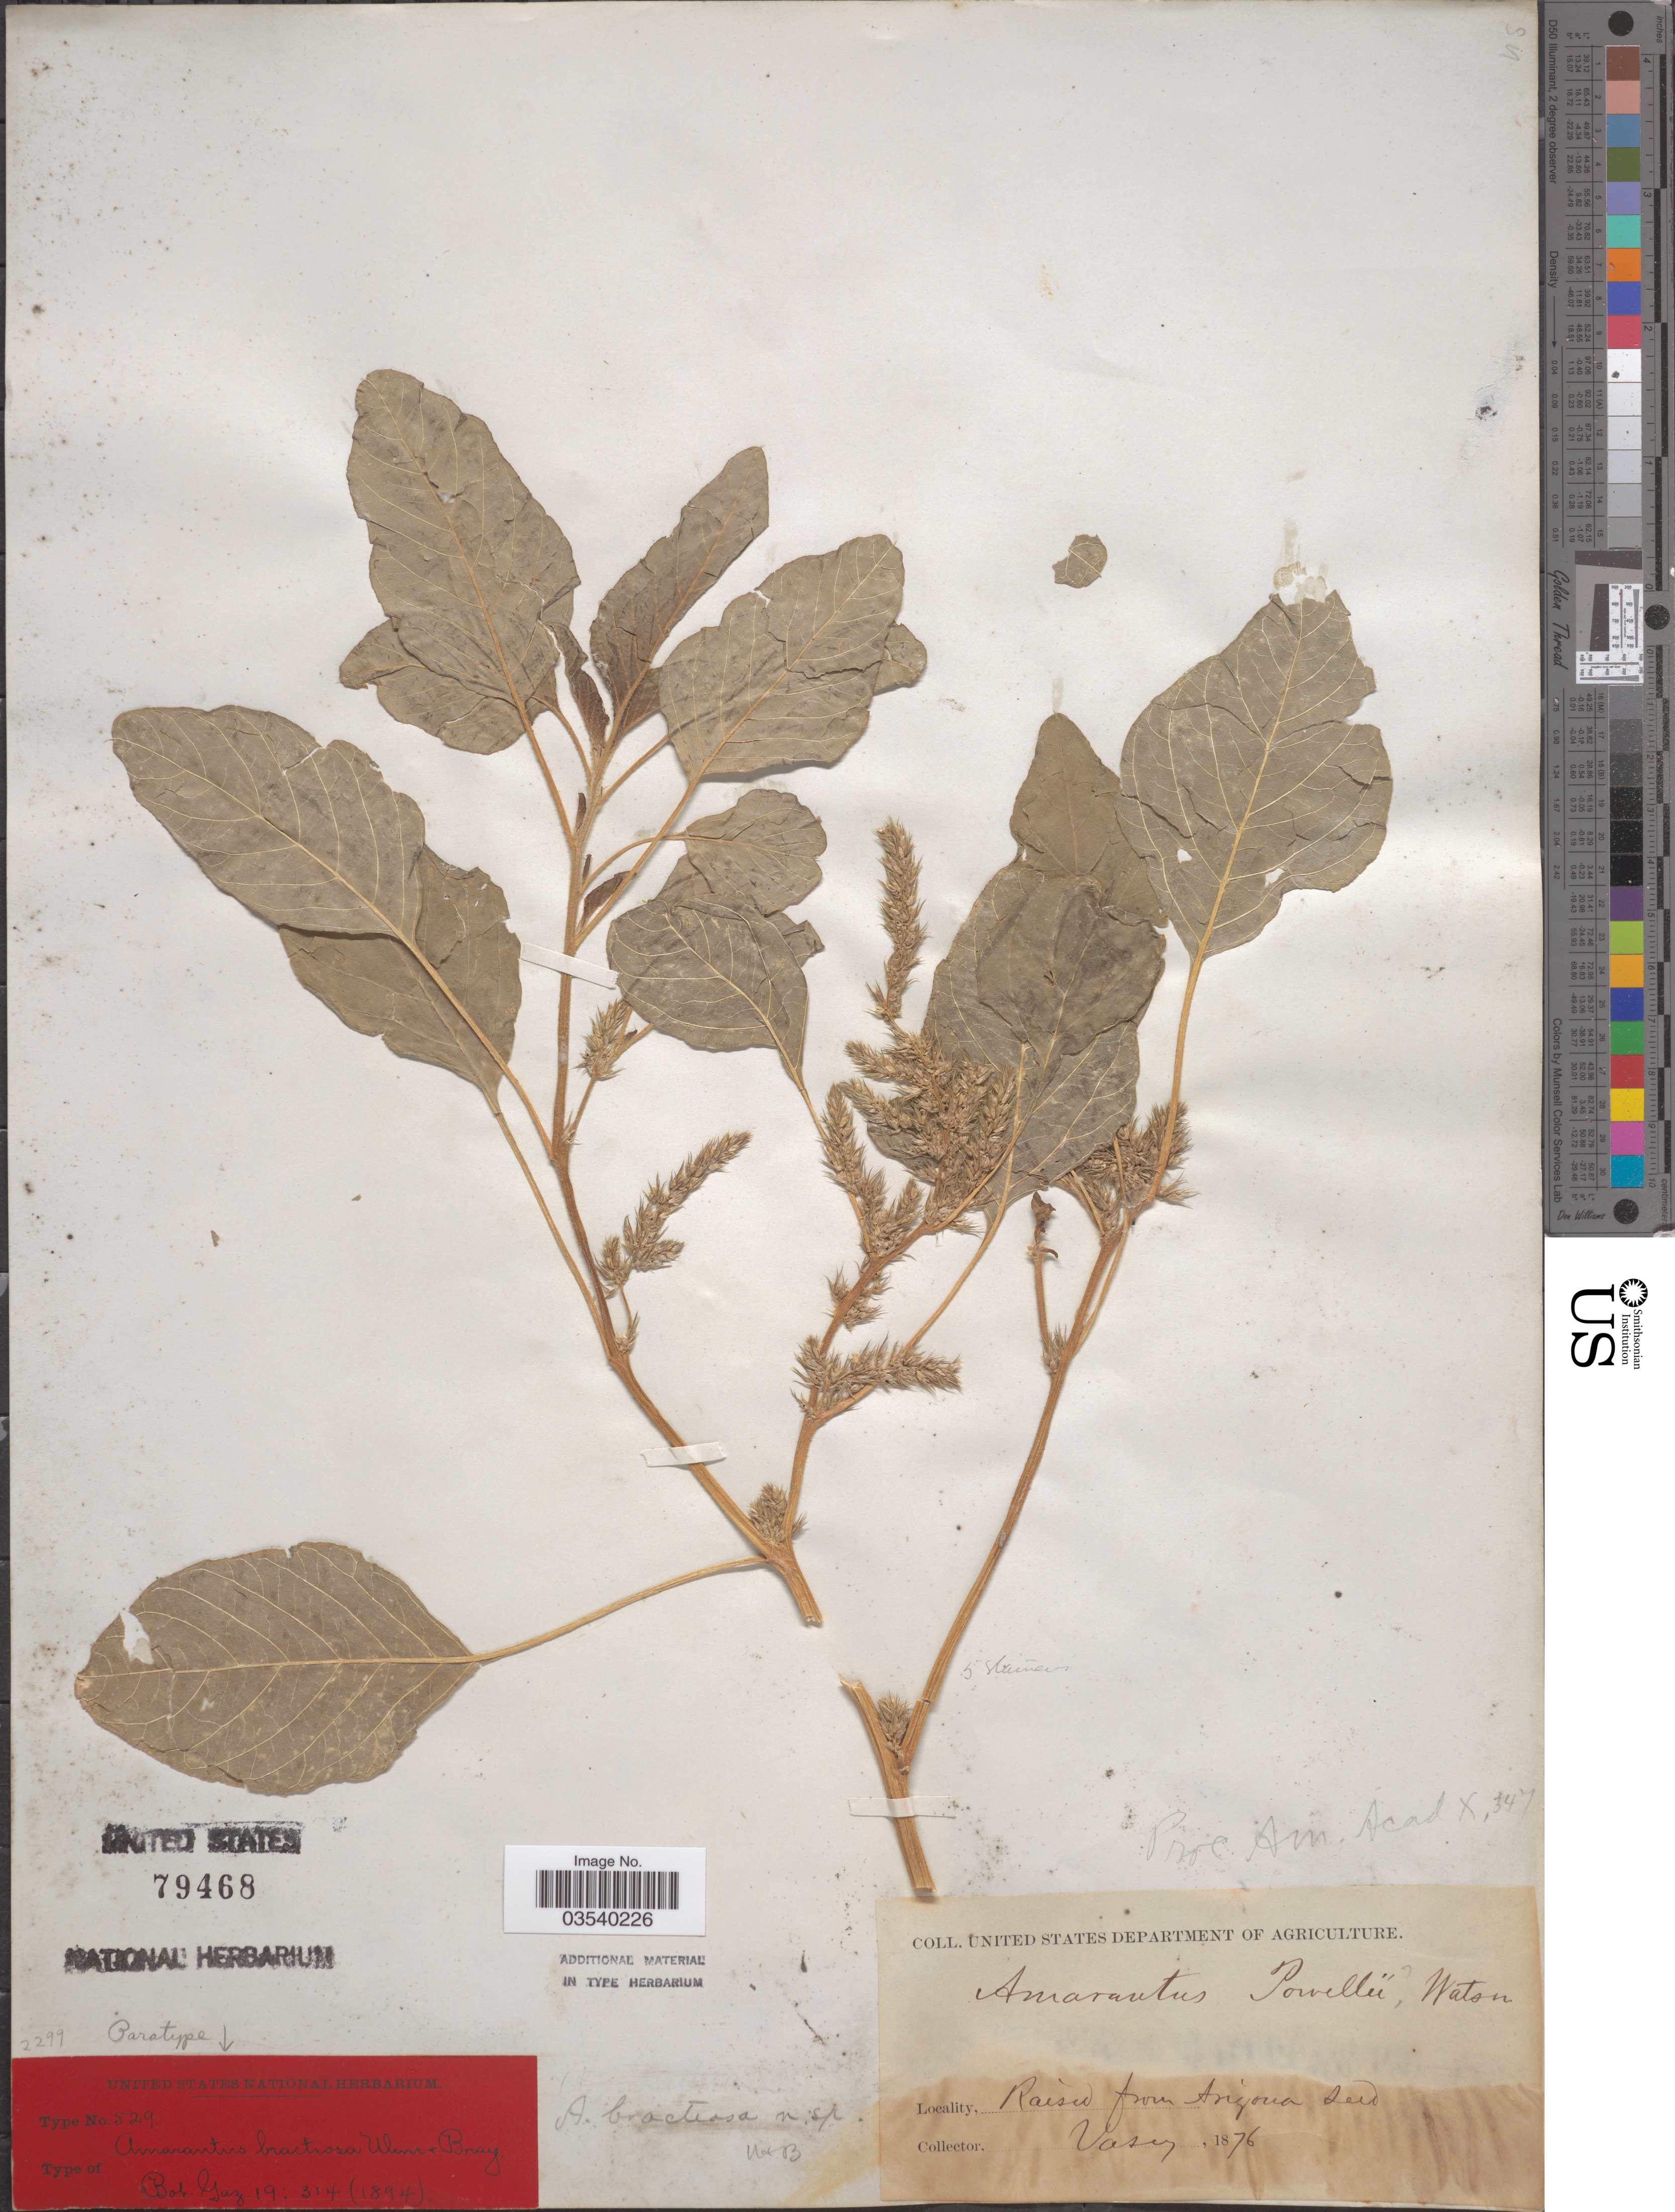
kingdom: Plantae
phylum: Tracheophyta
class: Magnoliopsida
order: Caryophyllales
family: Amaranthaceae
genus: Amaranthus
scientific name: Amaranthus bracteosus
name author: Uline & W.L. Bray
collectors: Vasey, --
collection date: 1876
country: United States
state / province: Arizona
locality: Raised from Arizona seed.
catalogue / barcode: US 79468